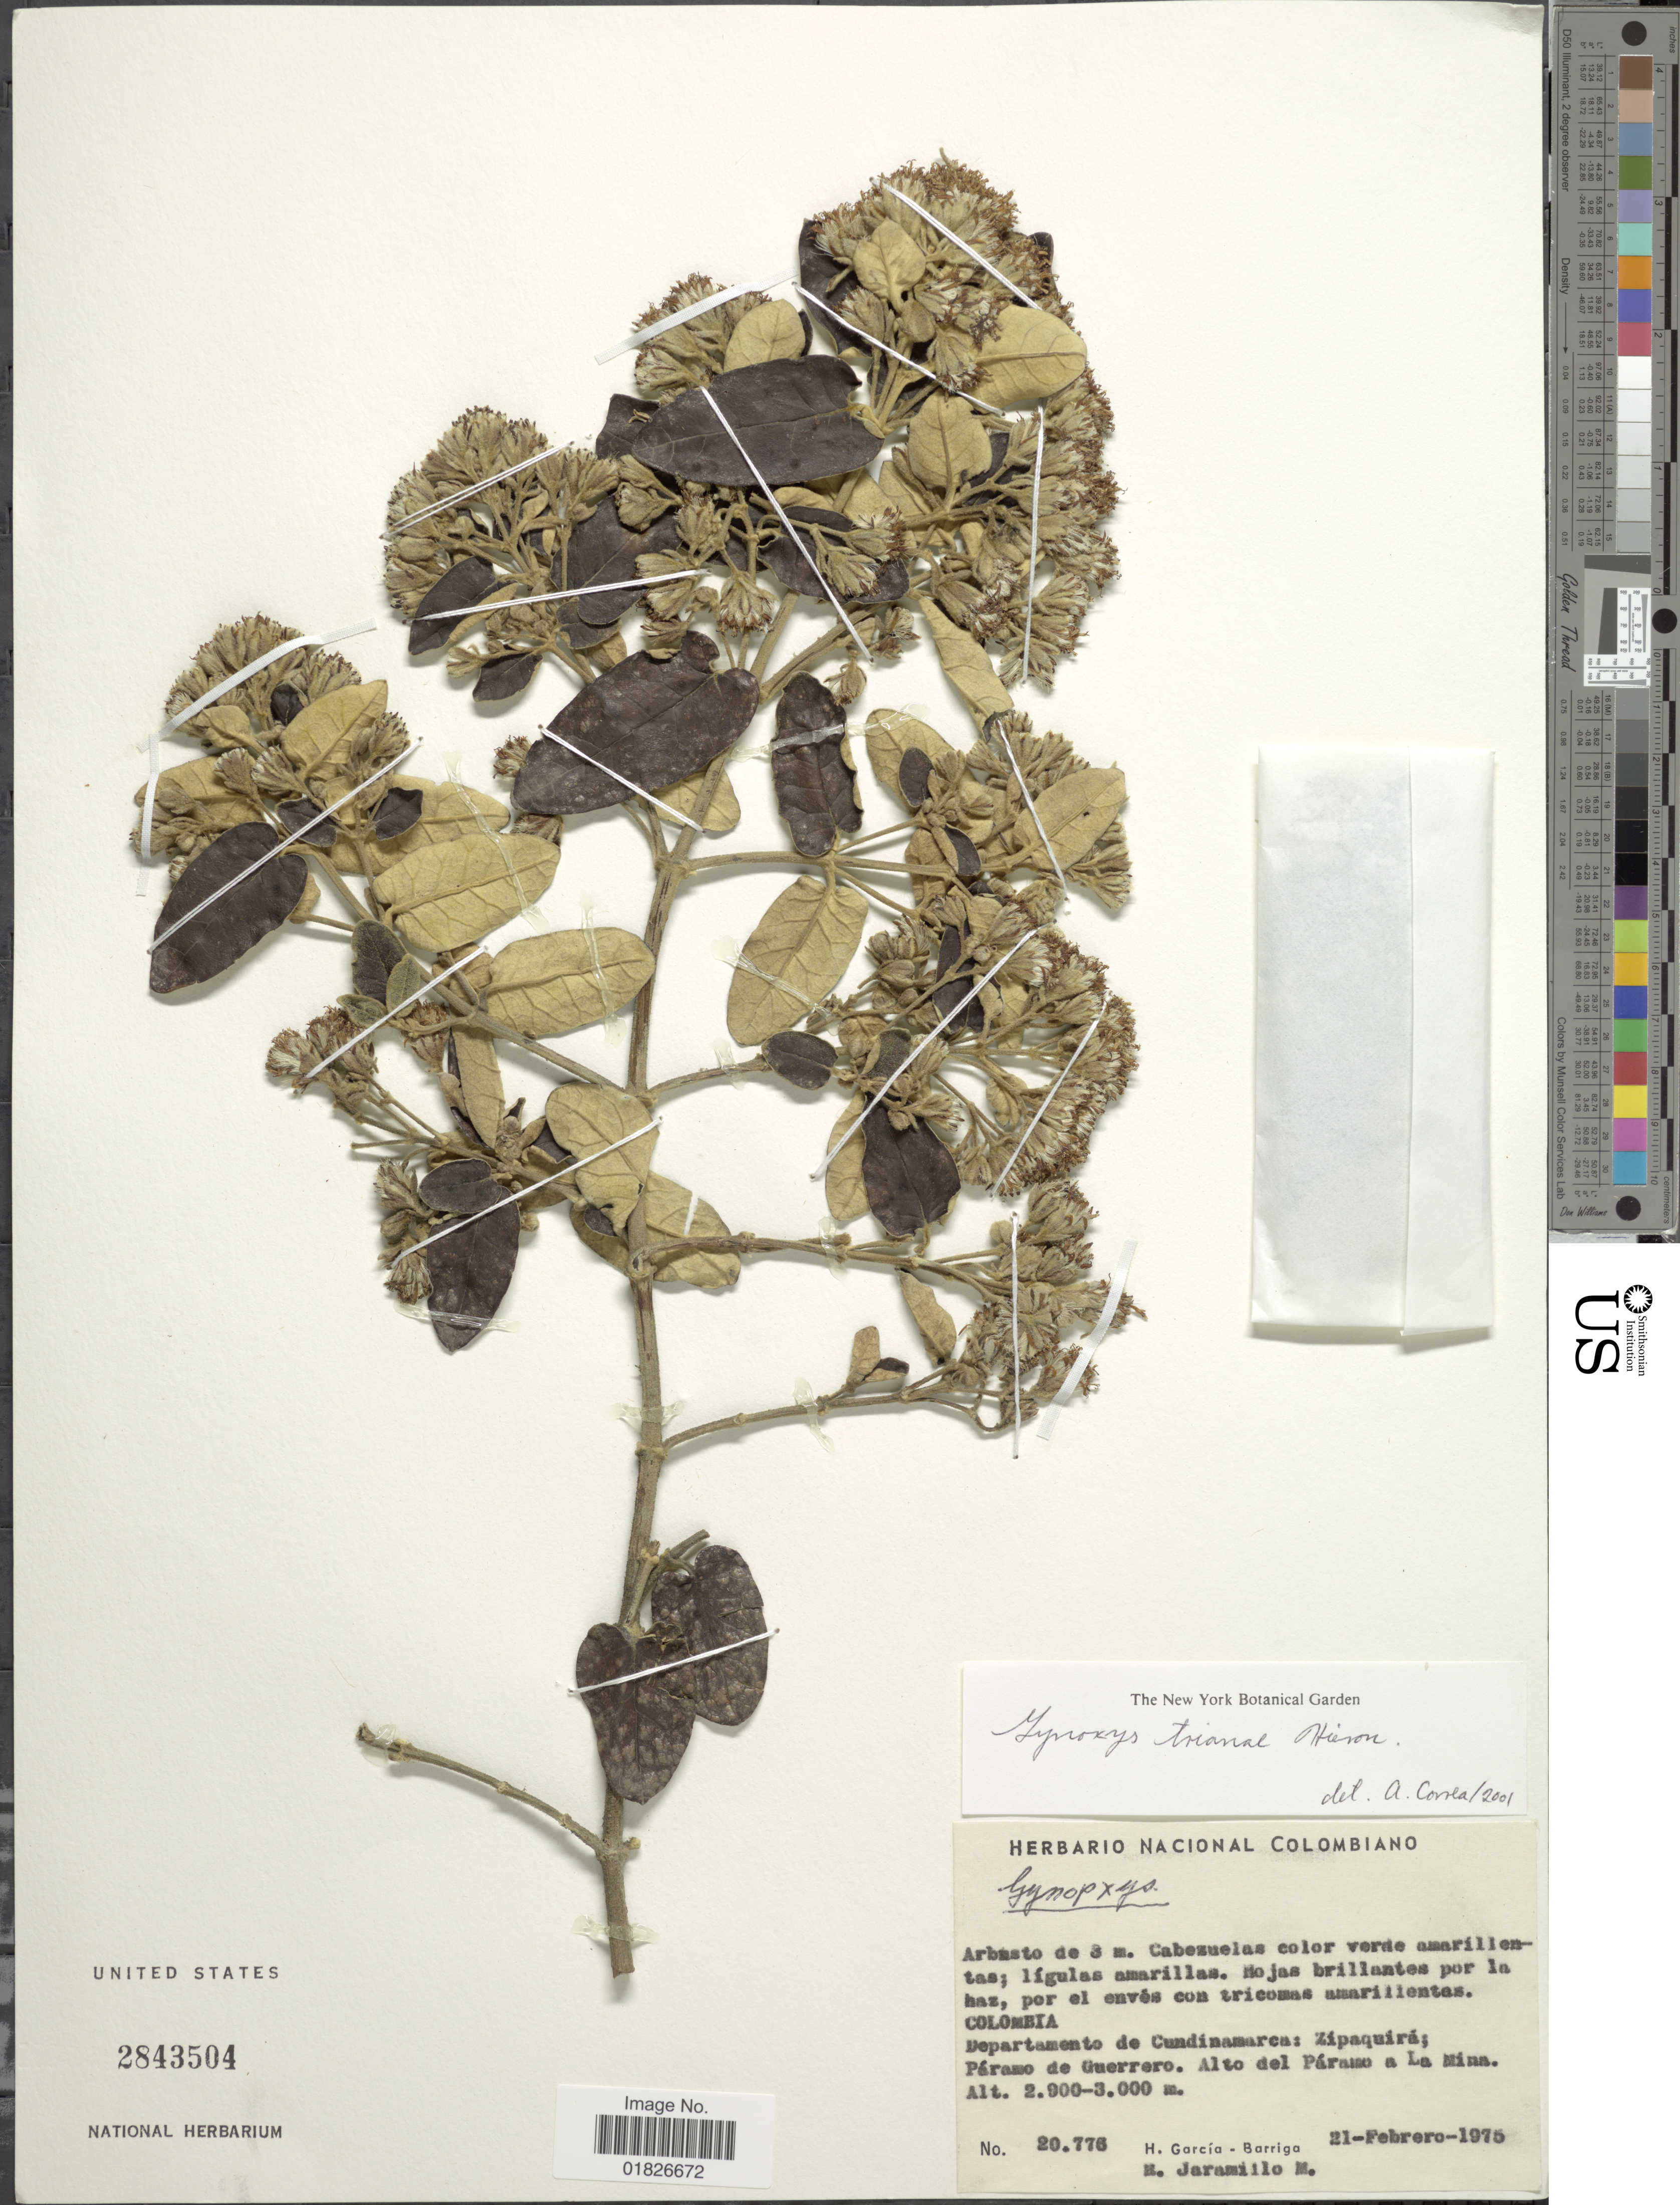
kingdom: Plantae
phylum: Tracheophyta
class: Magnoliopsida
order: Asterales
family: Asteraceae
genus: Gynoxys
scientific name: Gynoxys trianae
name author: Hieron.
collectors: H. García Barriga & N. Jaramillo M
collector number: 20776*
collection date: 1975-02-21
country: Colombia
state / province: Cundinamarca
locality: Zipaquira, Paramo de Guerrero, Alto del Paramo a La Mina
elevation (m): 2900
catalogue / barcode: US 2843504